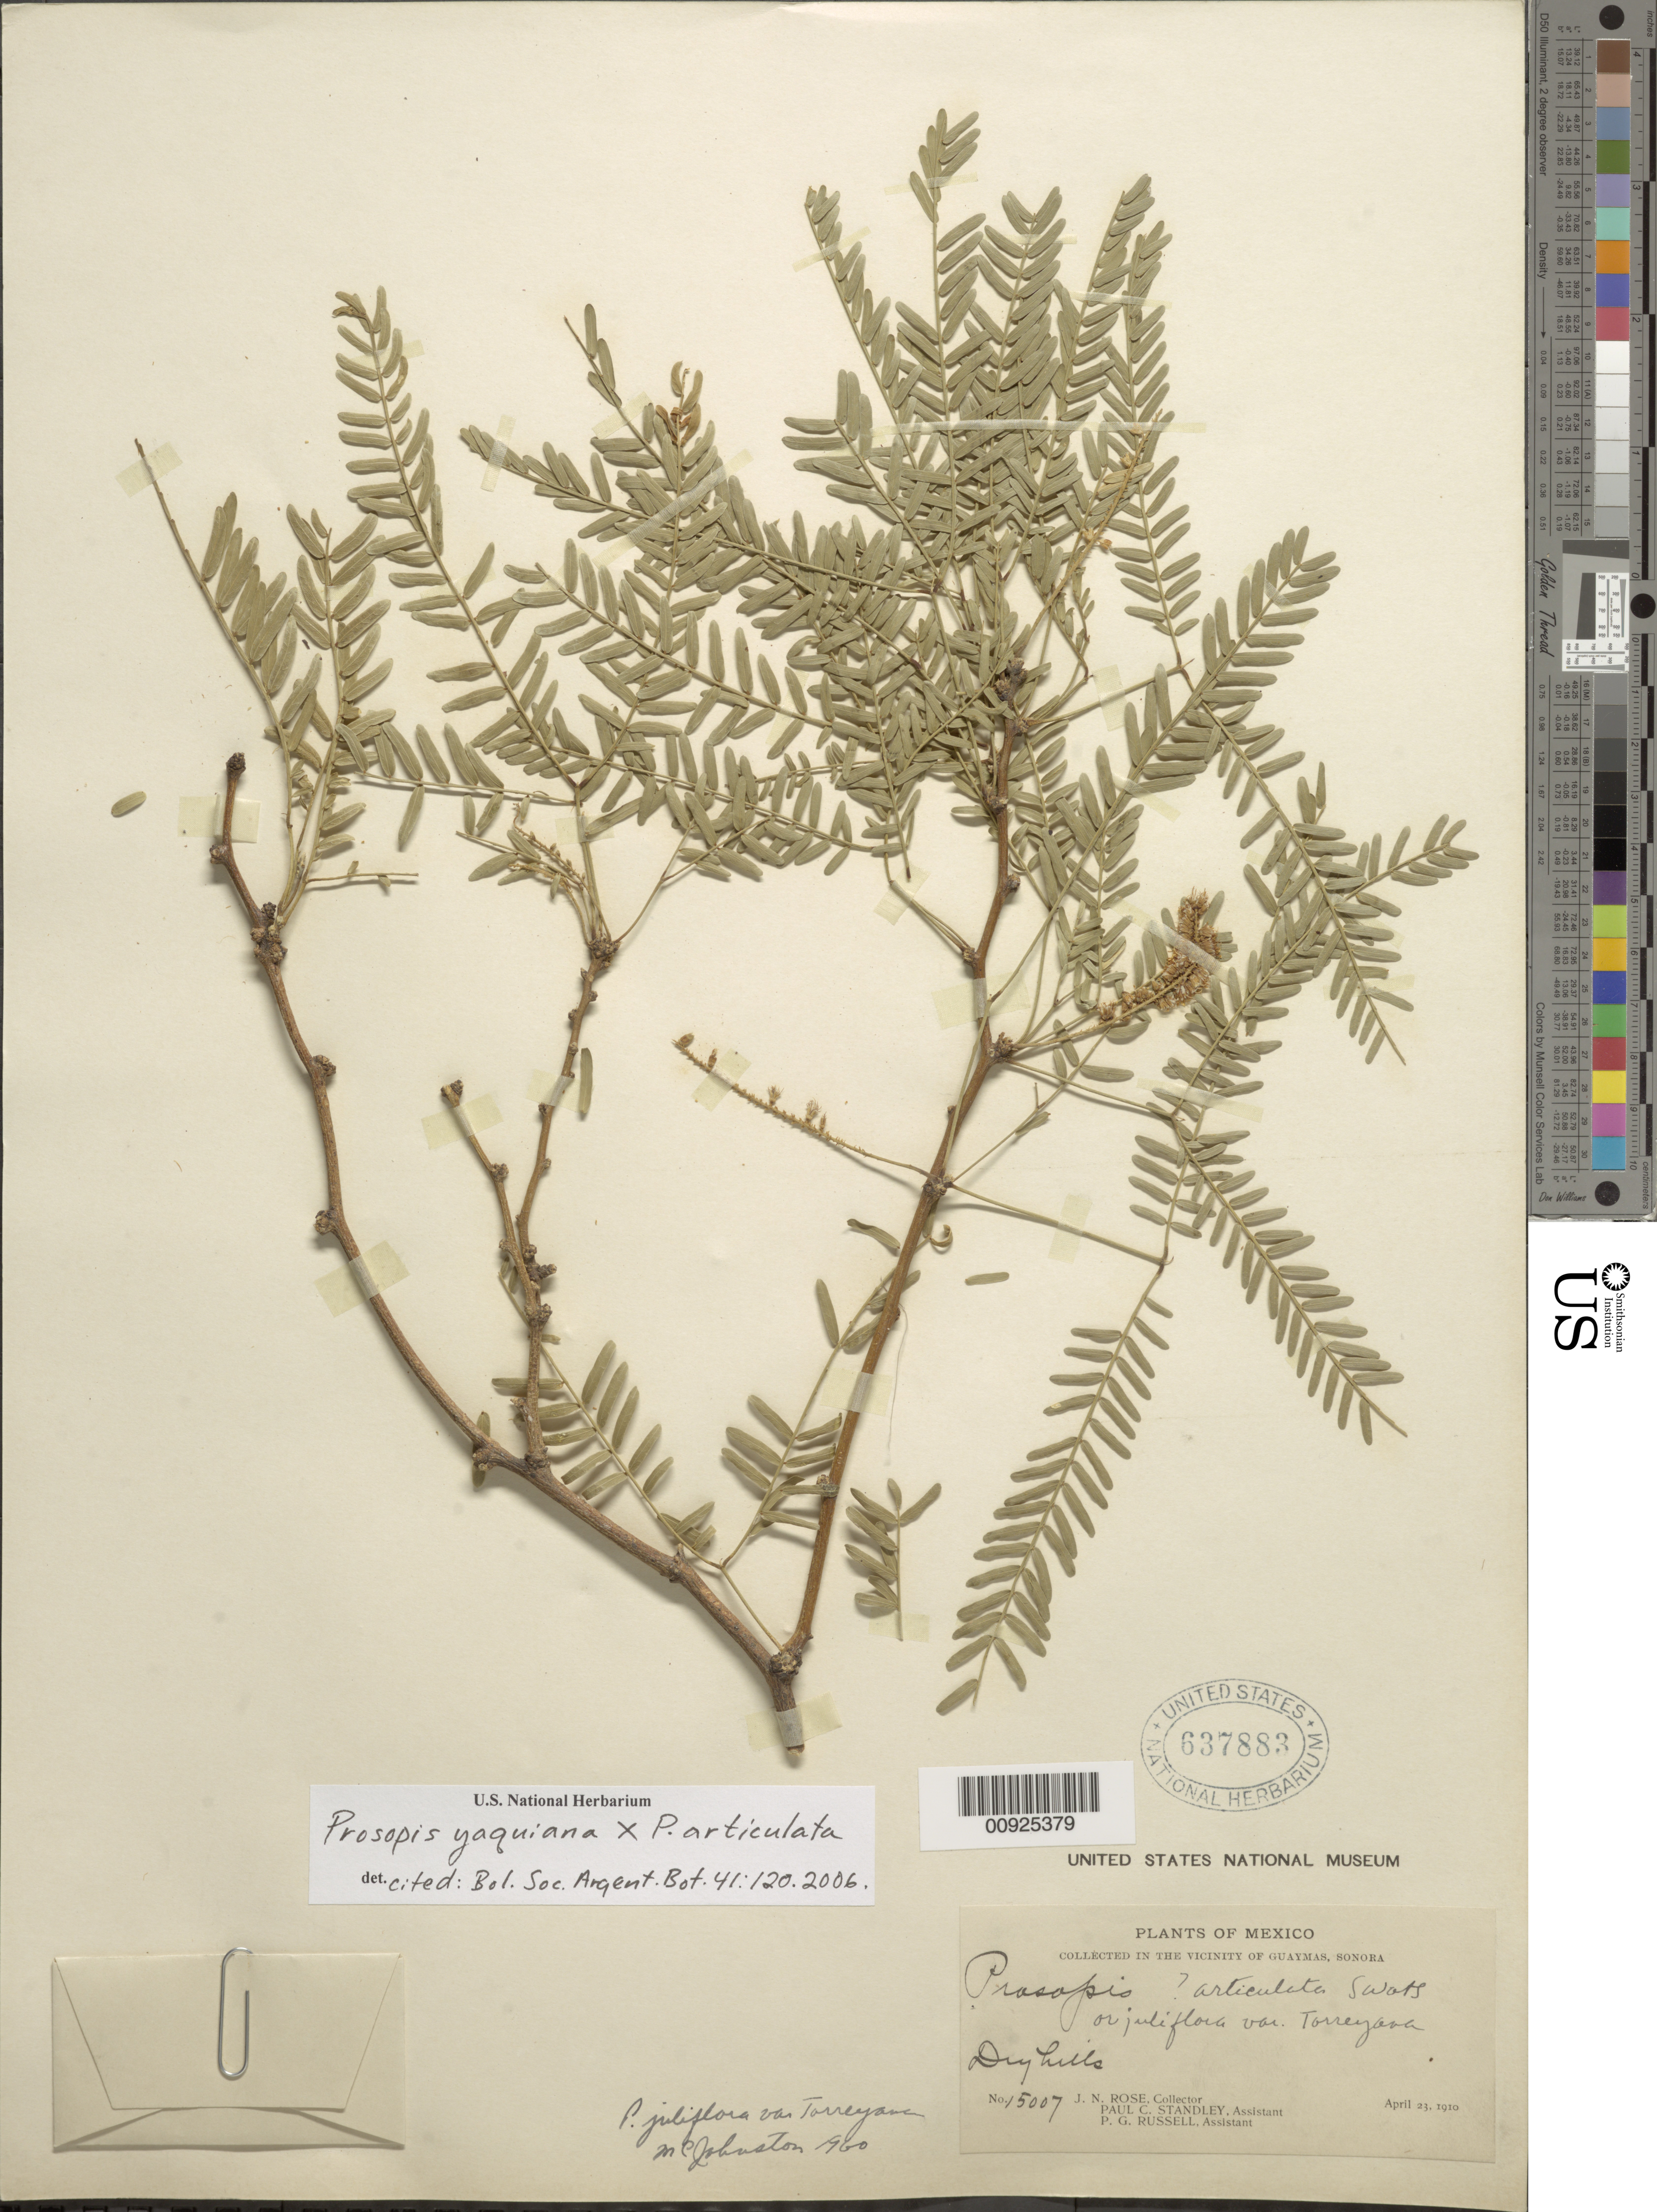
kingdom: Plantae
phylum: Tracheophyta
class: Magnoliopsida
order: Fabales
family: Fabaceae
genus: Neltuma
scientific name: Neltuma yaquiana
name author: (R.A. Palacios) C. E. Hughes & G.P. Lewis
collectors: J. N. Rose, P. C. Standley & P. G. Russell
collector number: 15007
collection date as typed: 23 Apr 1910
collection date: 1910-04-23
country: Mexico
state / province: Sonora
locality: In the vicinity of Guaymas, Sonora.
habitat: Dry hills.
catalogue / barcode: US 637883